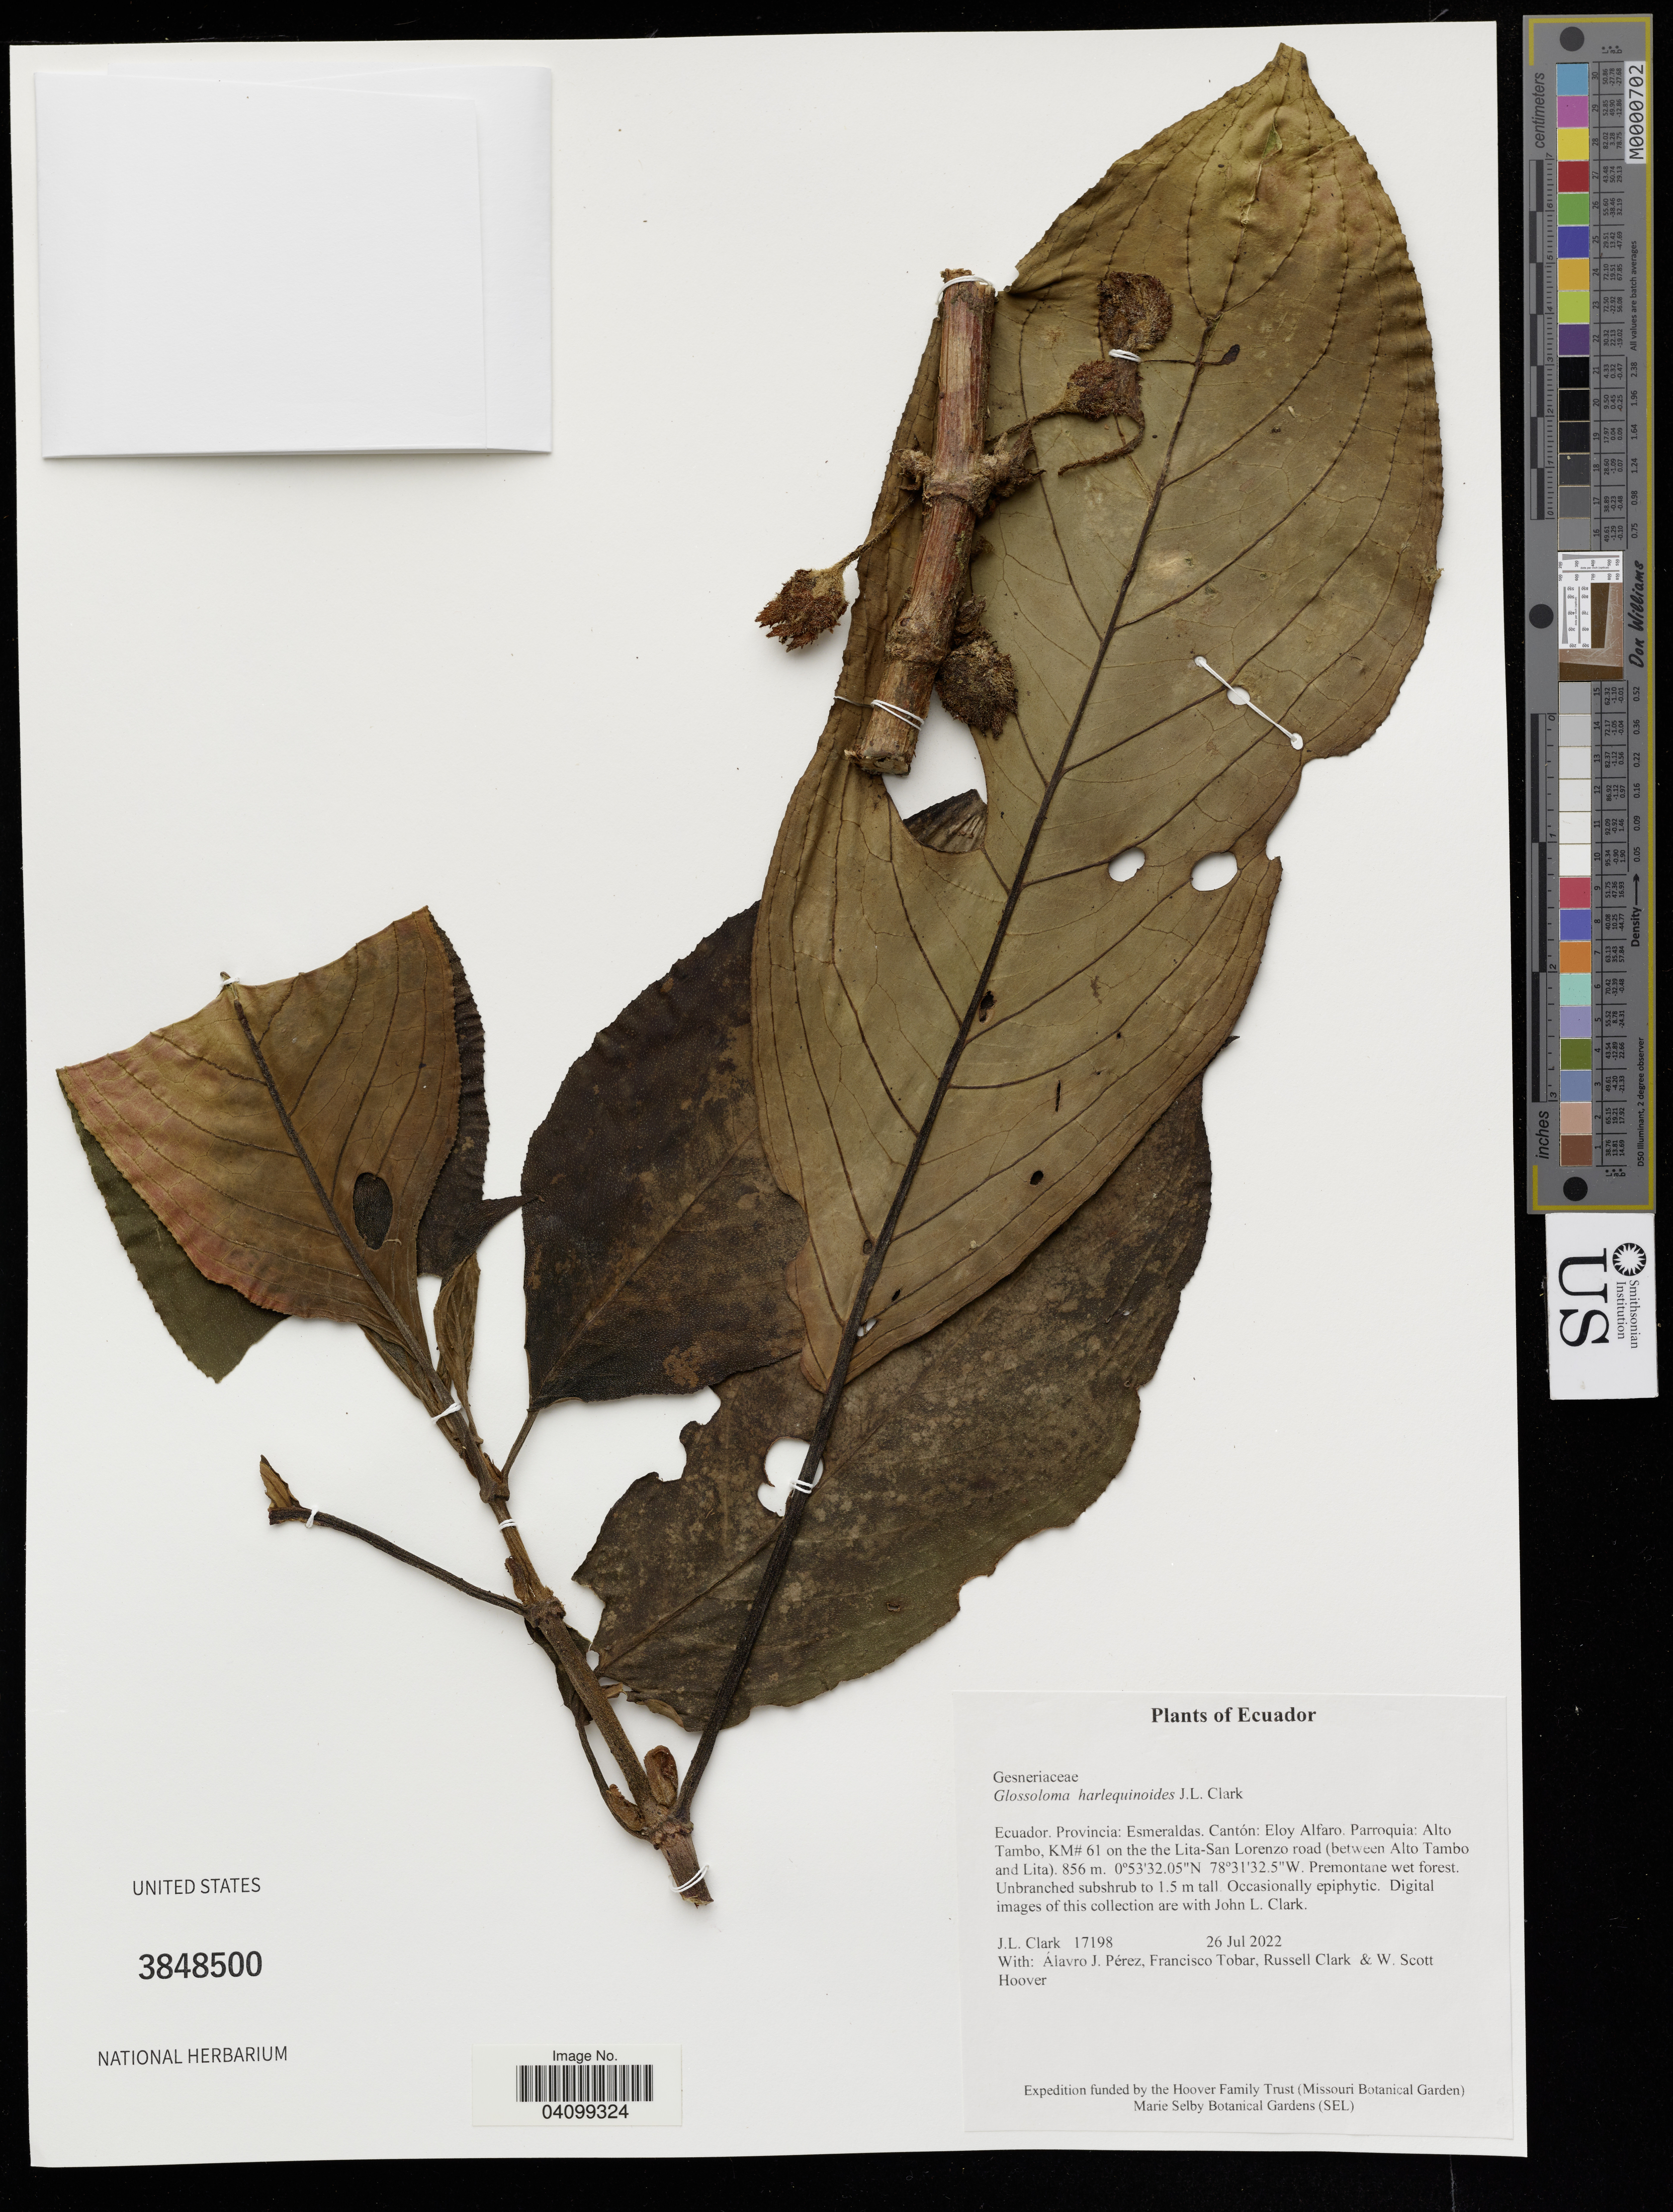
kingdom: Plantae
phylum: Tracheophyta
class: Magnoliopsida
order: Lamiales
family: Gesneriaceae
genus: Glossoloma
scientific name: Glossoloma harlequinoides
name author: J.L. Clark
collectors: J. Clark, A. J. Pérez C. & F. Tobar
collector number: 17198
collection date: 2022-07-26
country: Ecuador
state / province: Esmeraldas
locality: Cantón: Eloy Alfaro. Parroquia: Alto Tambo, KM# 61 on the the Lita-San Lorenzo road (between Alto Tambo and Lita).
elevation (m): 856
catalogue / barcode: US 3848500